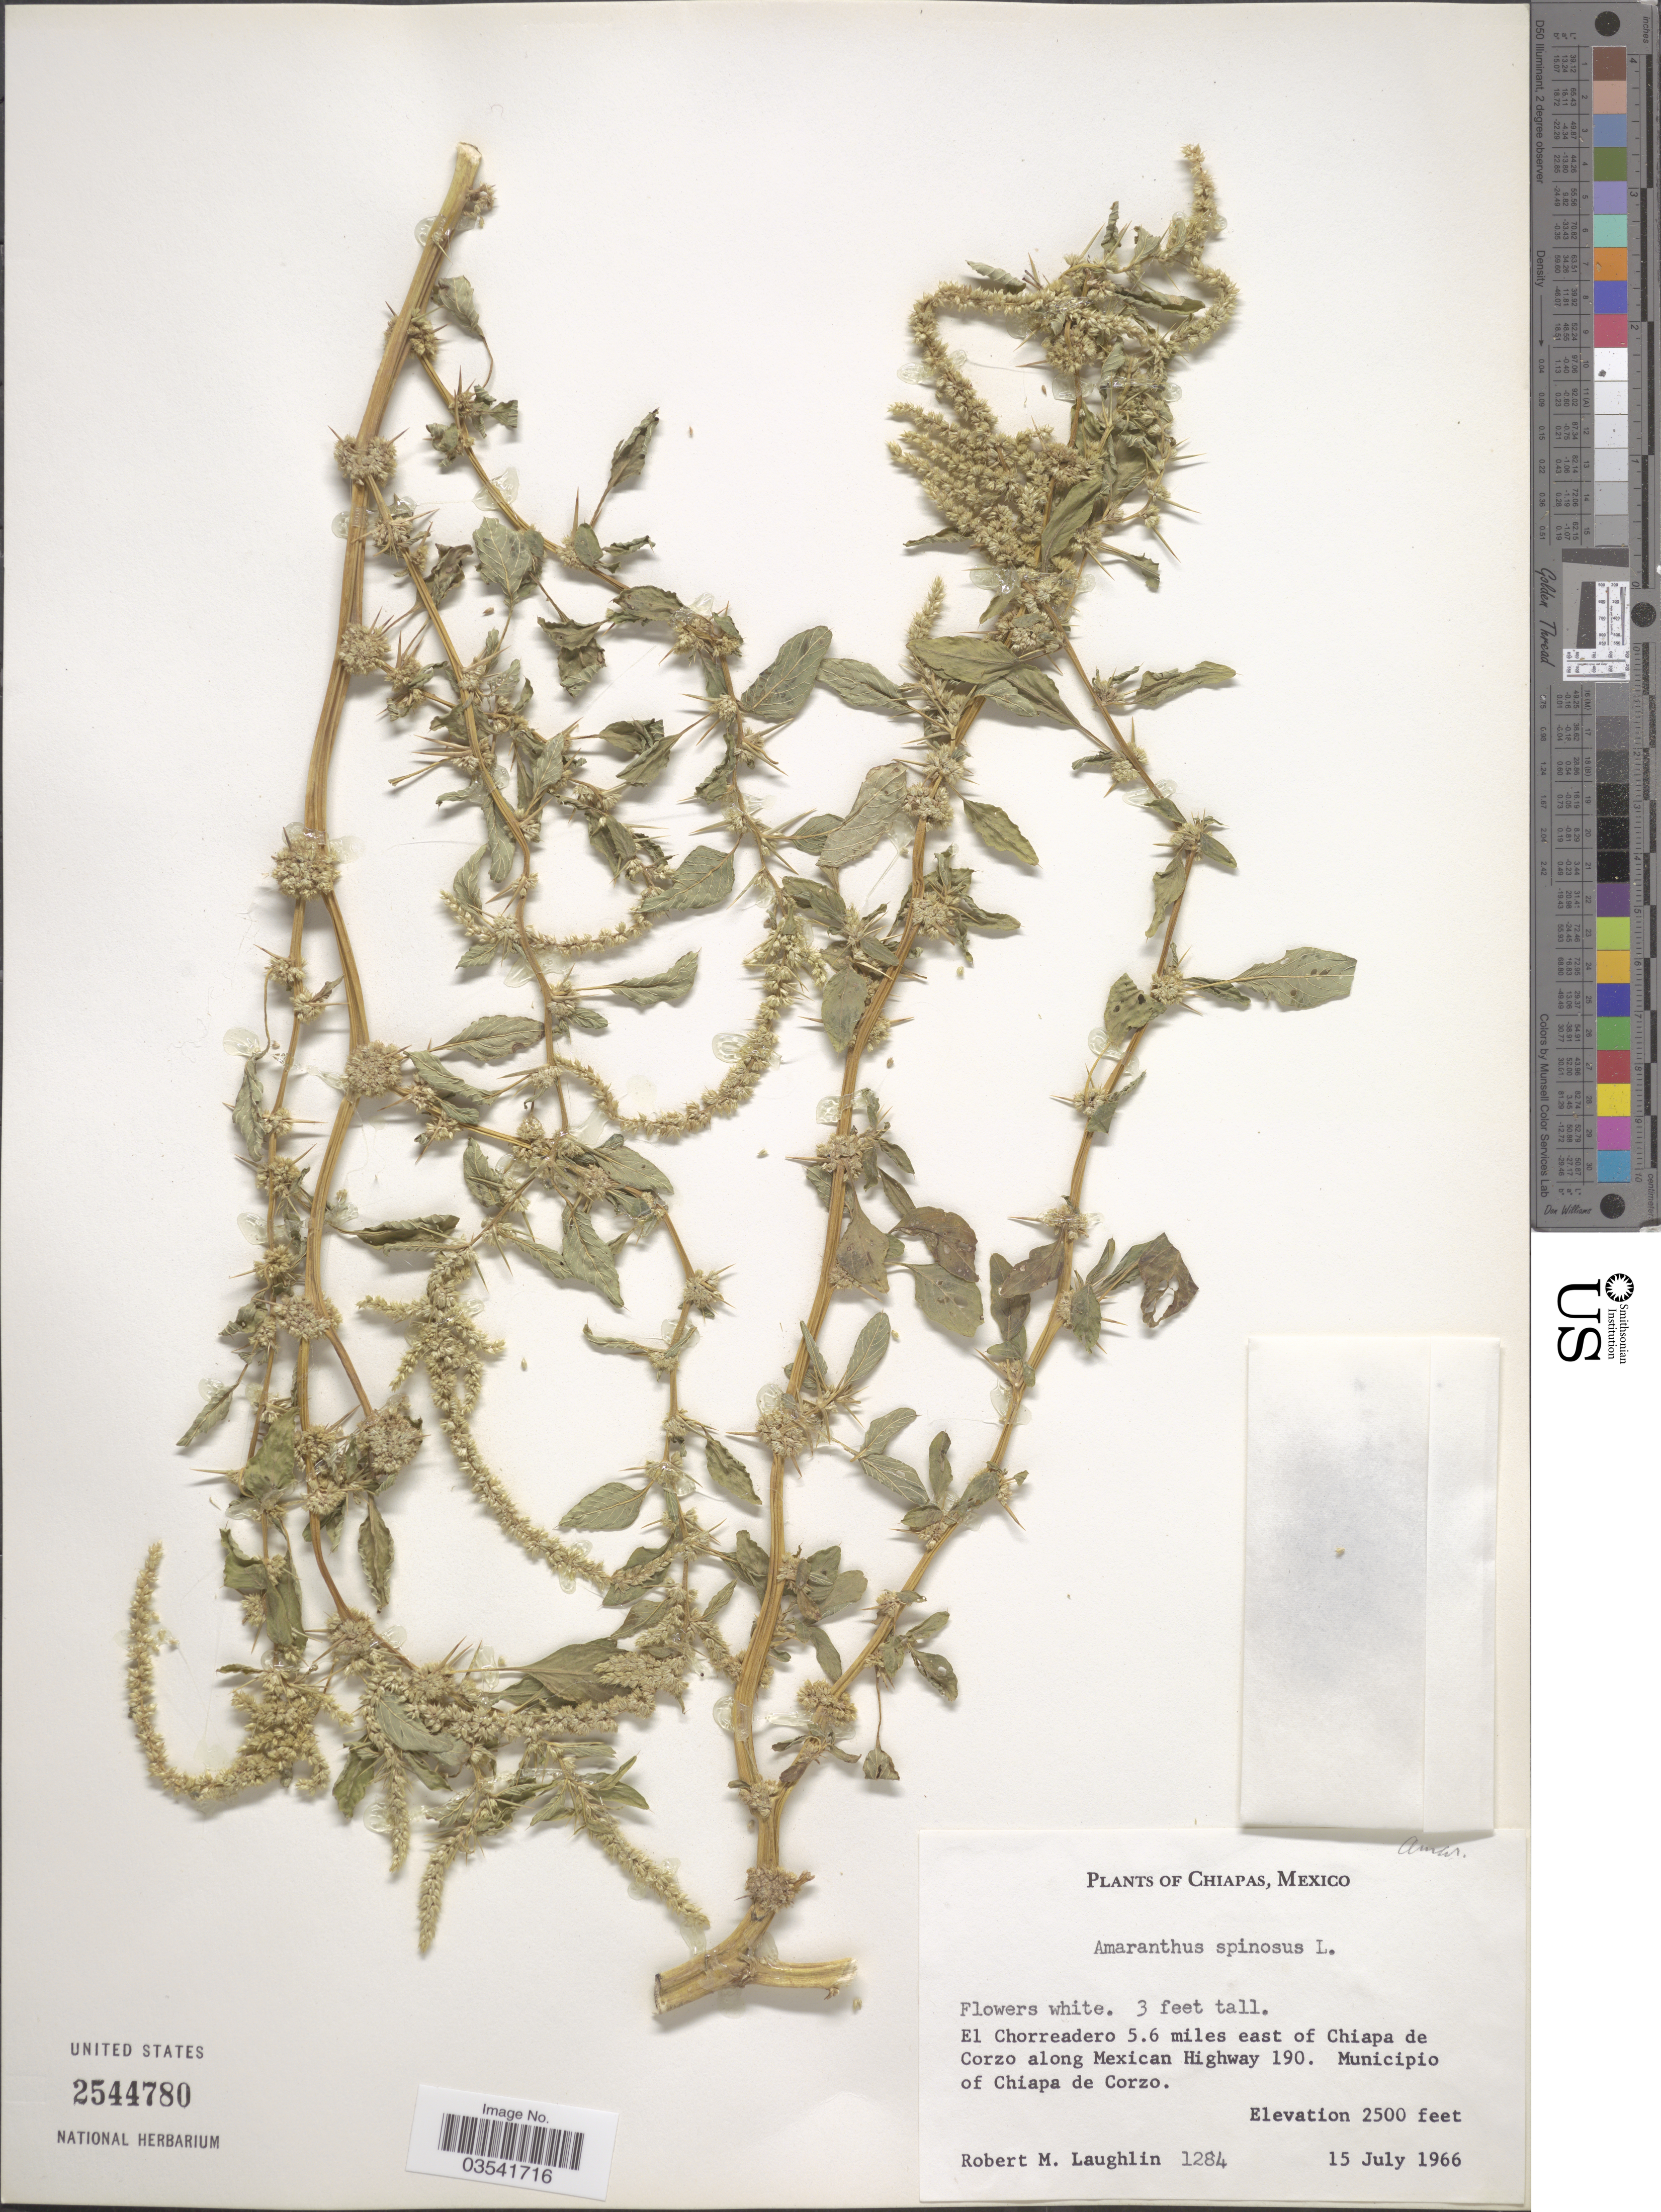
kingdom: Plantae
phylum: Tracheophyta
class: Magnoliopsida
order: Caryophyllales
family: Amaranthaceae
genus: Amaranthus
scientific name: Amaranthus spinosus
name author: L.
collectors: R. M. Laughlin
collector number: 1284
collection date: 1966-07-15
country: Mexico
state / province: Chiapas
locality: El Chorreadero 5.6 miles east of Chiapa de Corzo along Mexican Highway 190. Municipio of Chiapa de Corzo.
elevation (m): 762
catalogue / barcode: US 2544780